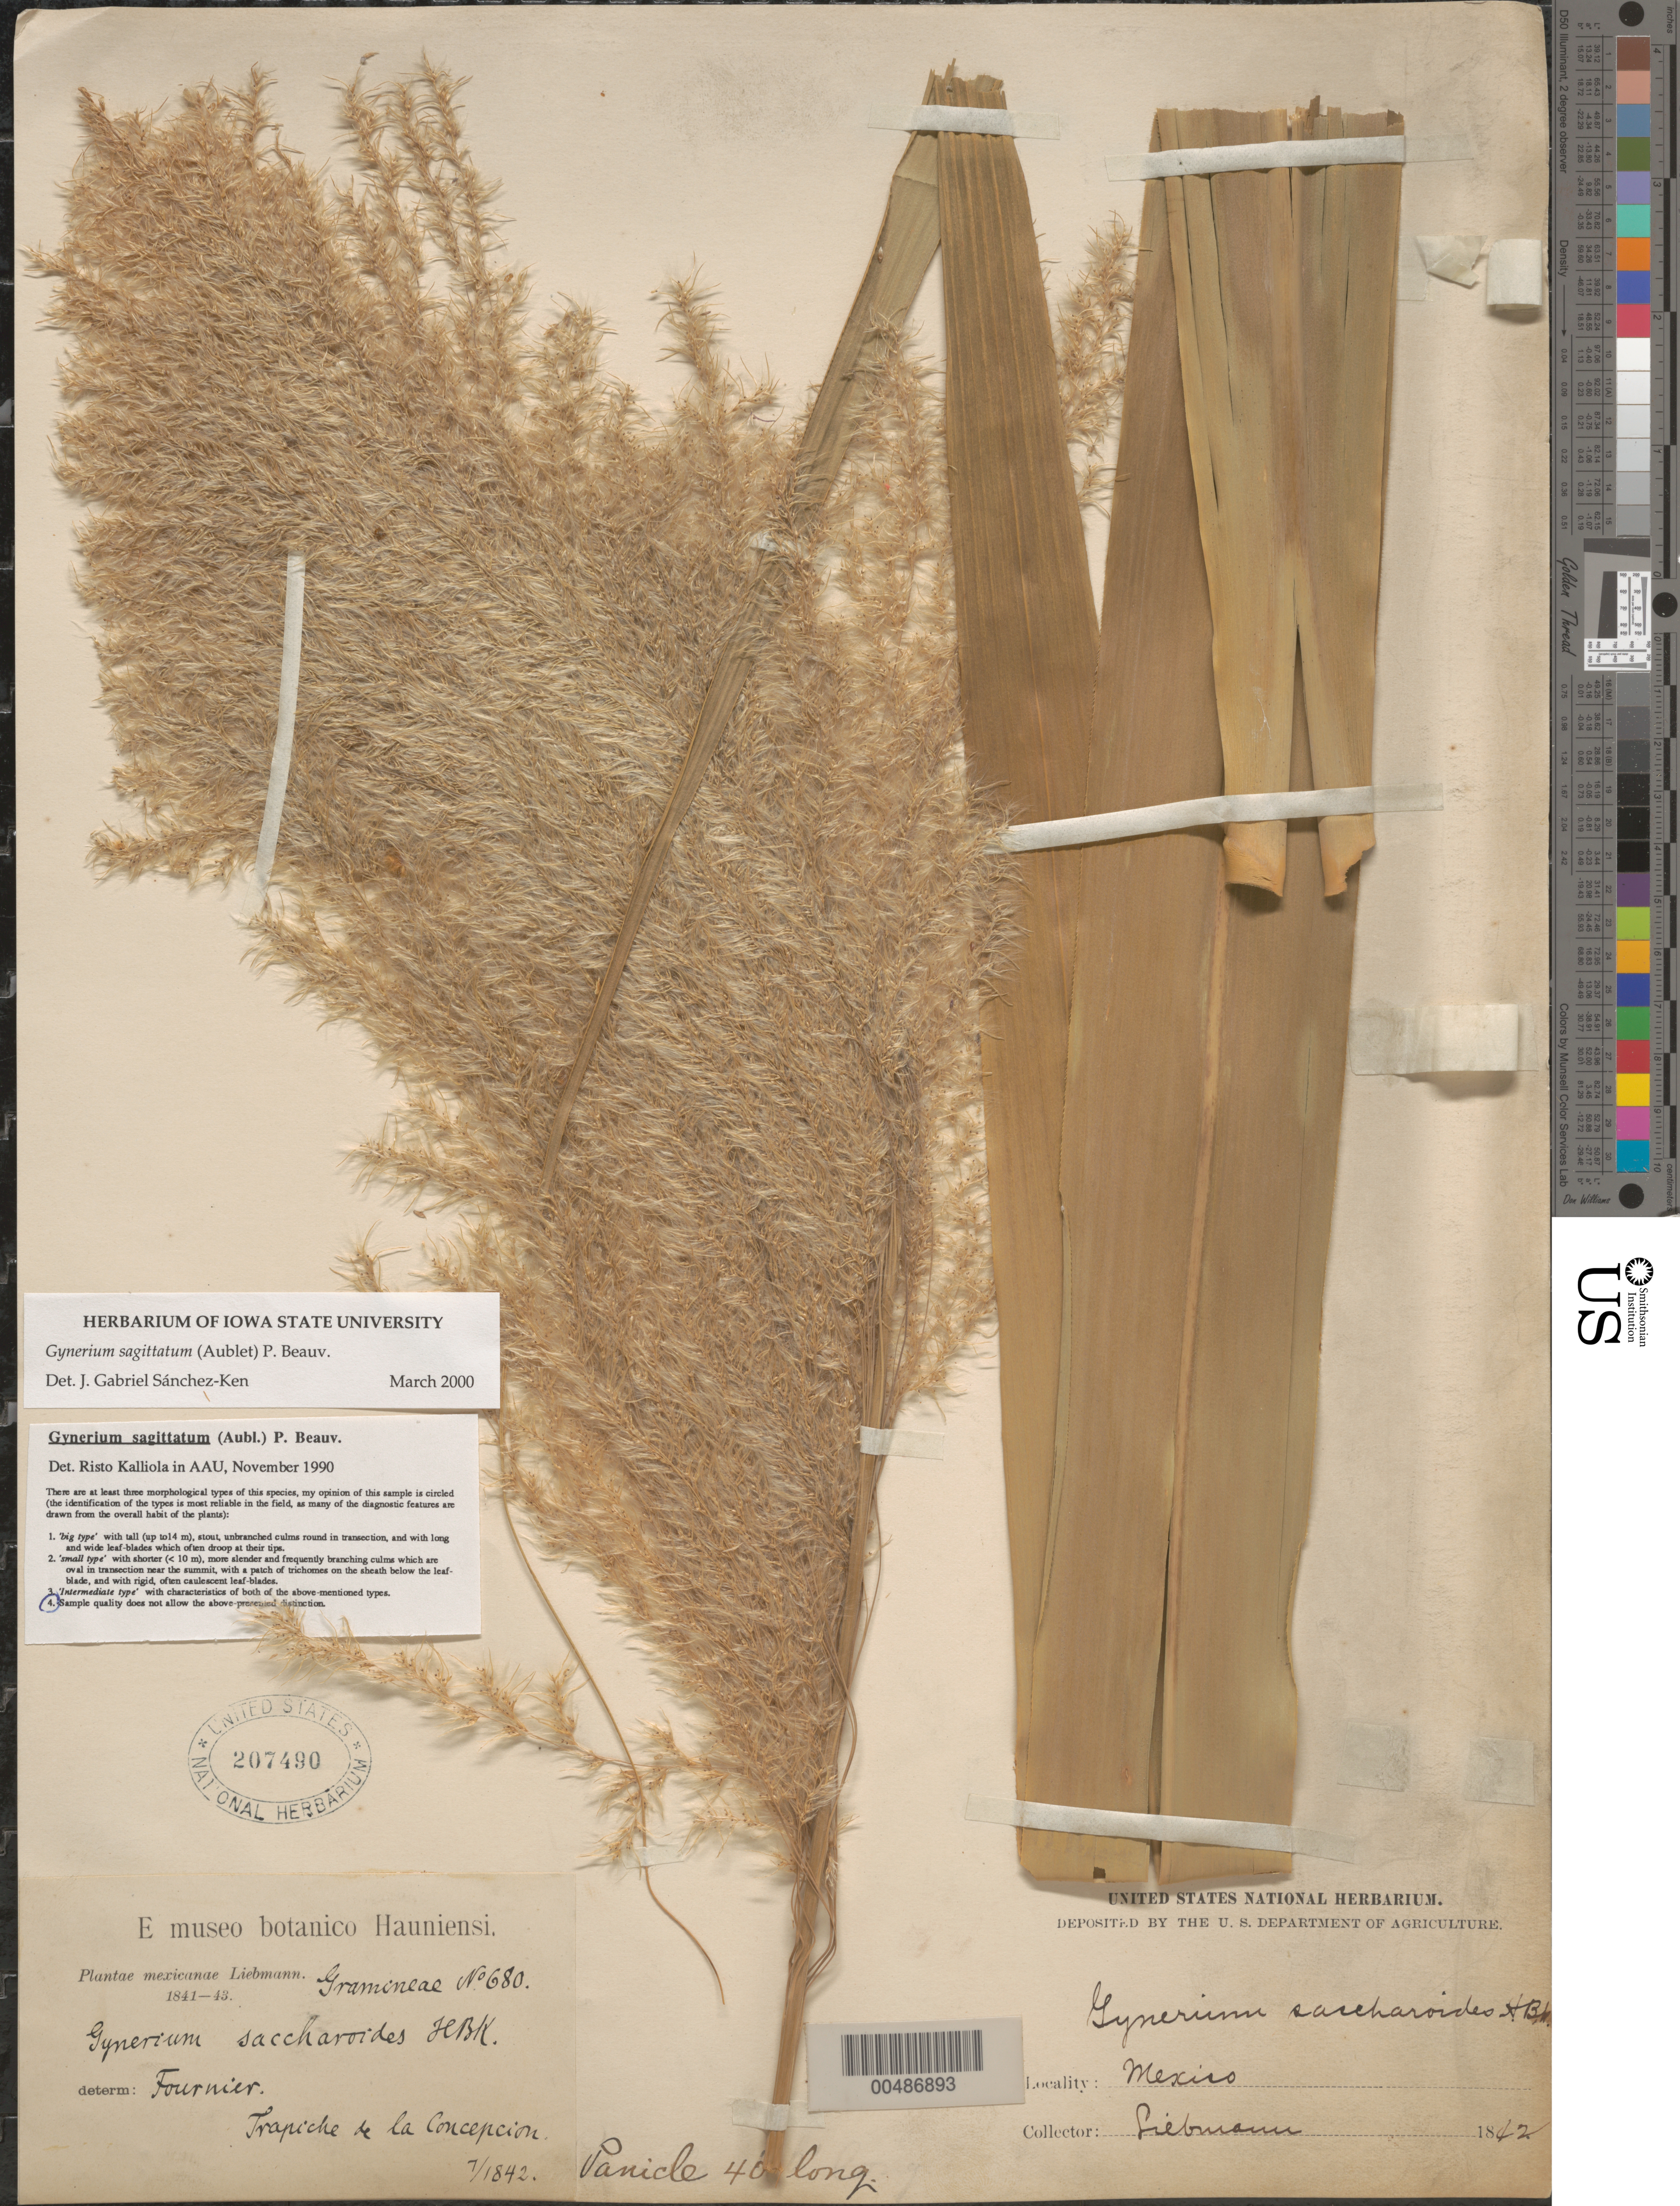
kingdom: Plantae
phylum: Tracheophyta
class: Liliopsida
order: Poales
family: Poaceae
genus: Gynerium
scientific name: Gynerium sagittatum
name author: (Aubl.) P. Beauv.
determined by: Kalliola, R.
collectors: F. M. Liebmann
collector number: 680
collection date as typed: Jul 1842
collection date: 1842-07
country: Mexico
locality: Tropiche de la Concepcion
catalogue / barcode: US 207490